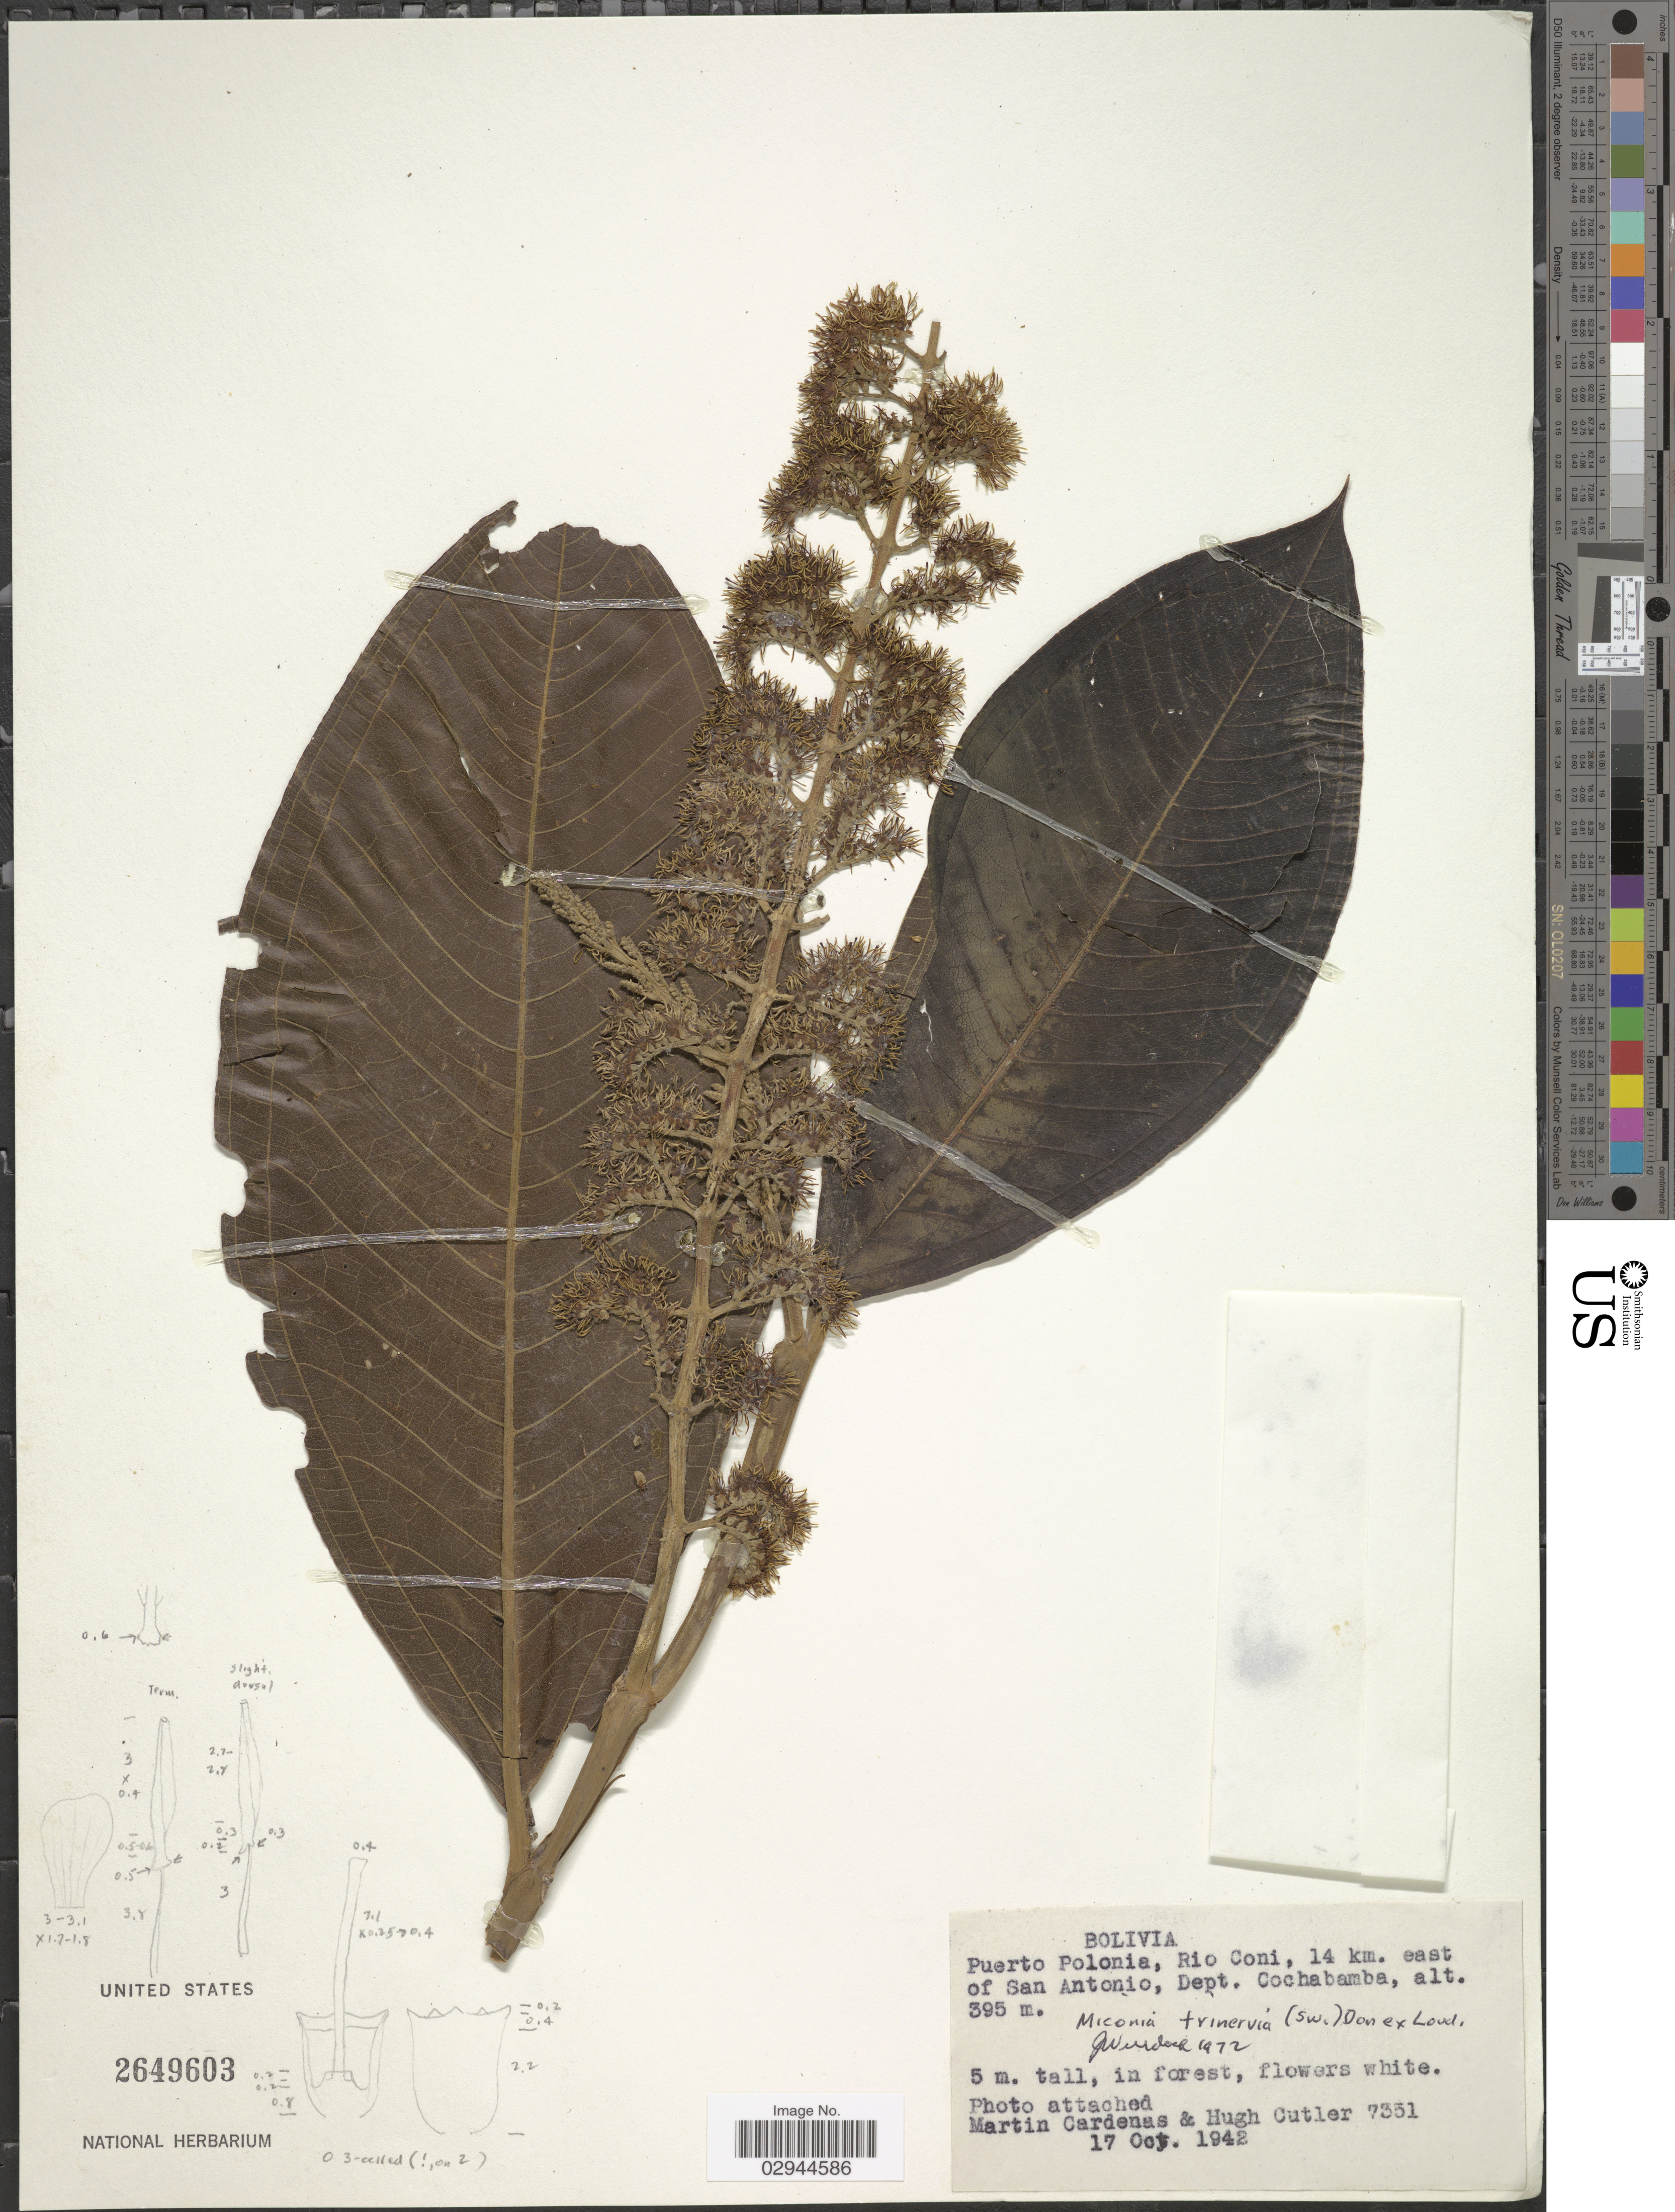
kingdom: Plantae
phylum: Tracheophyta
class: Magnoliopsida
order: Myrtales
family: Melastomataceae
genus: Miconia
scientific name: Miconia trinervia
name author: (Sw.) D. Don ex Loudon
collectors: M. Cárdenas & H. C. Cutler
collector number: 7351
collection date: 1942-10-17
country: Bolivia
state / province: Cochabamba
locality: Puerto Polonia, Rio Coni, 14 km. east of San Antonio, Dept. Cochabamba.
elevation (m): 395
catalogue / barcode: US 2649603